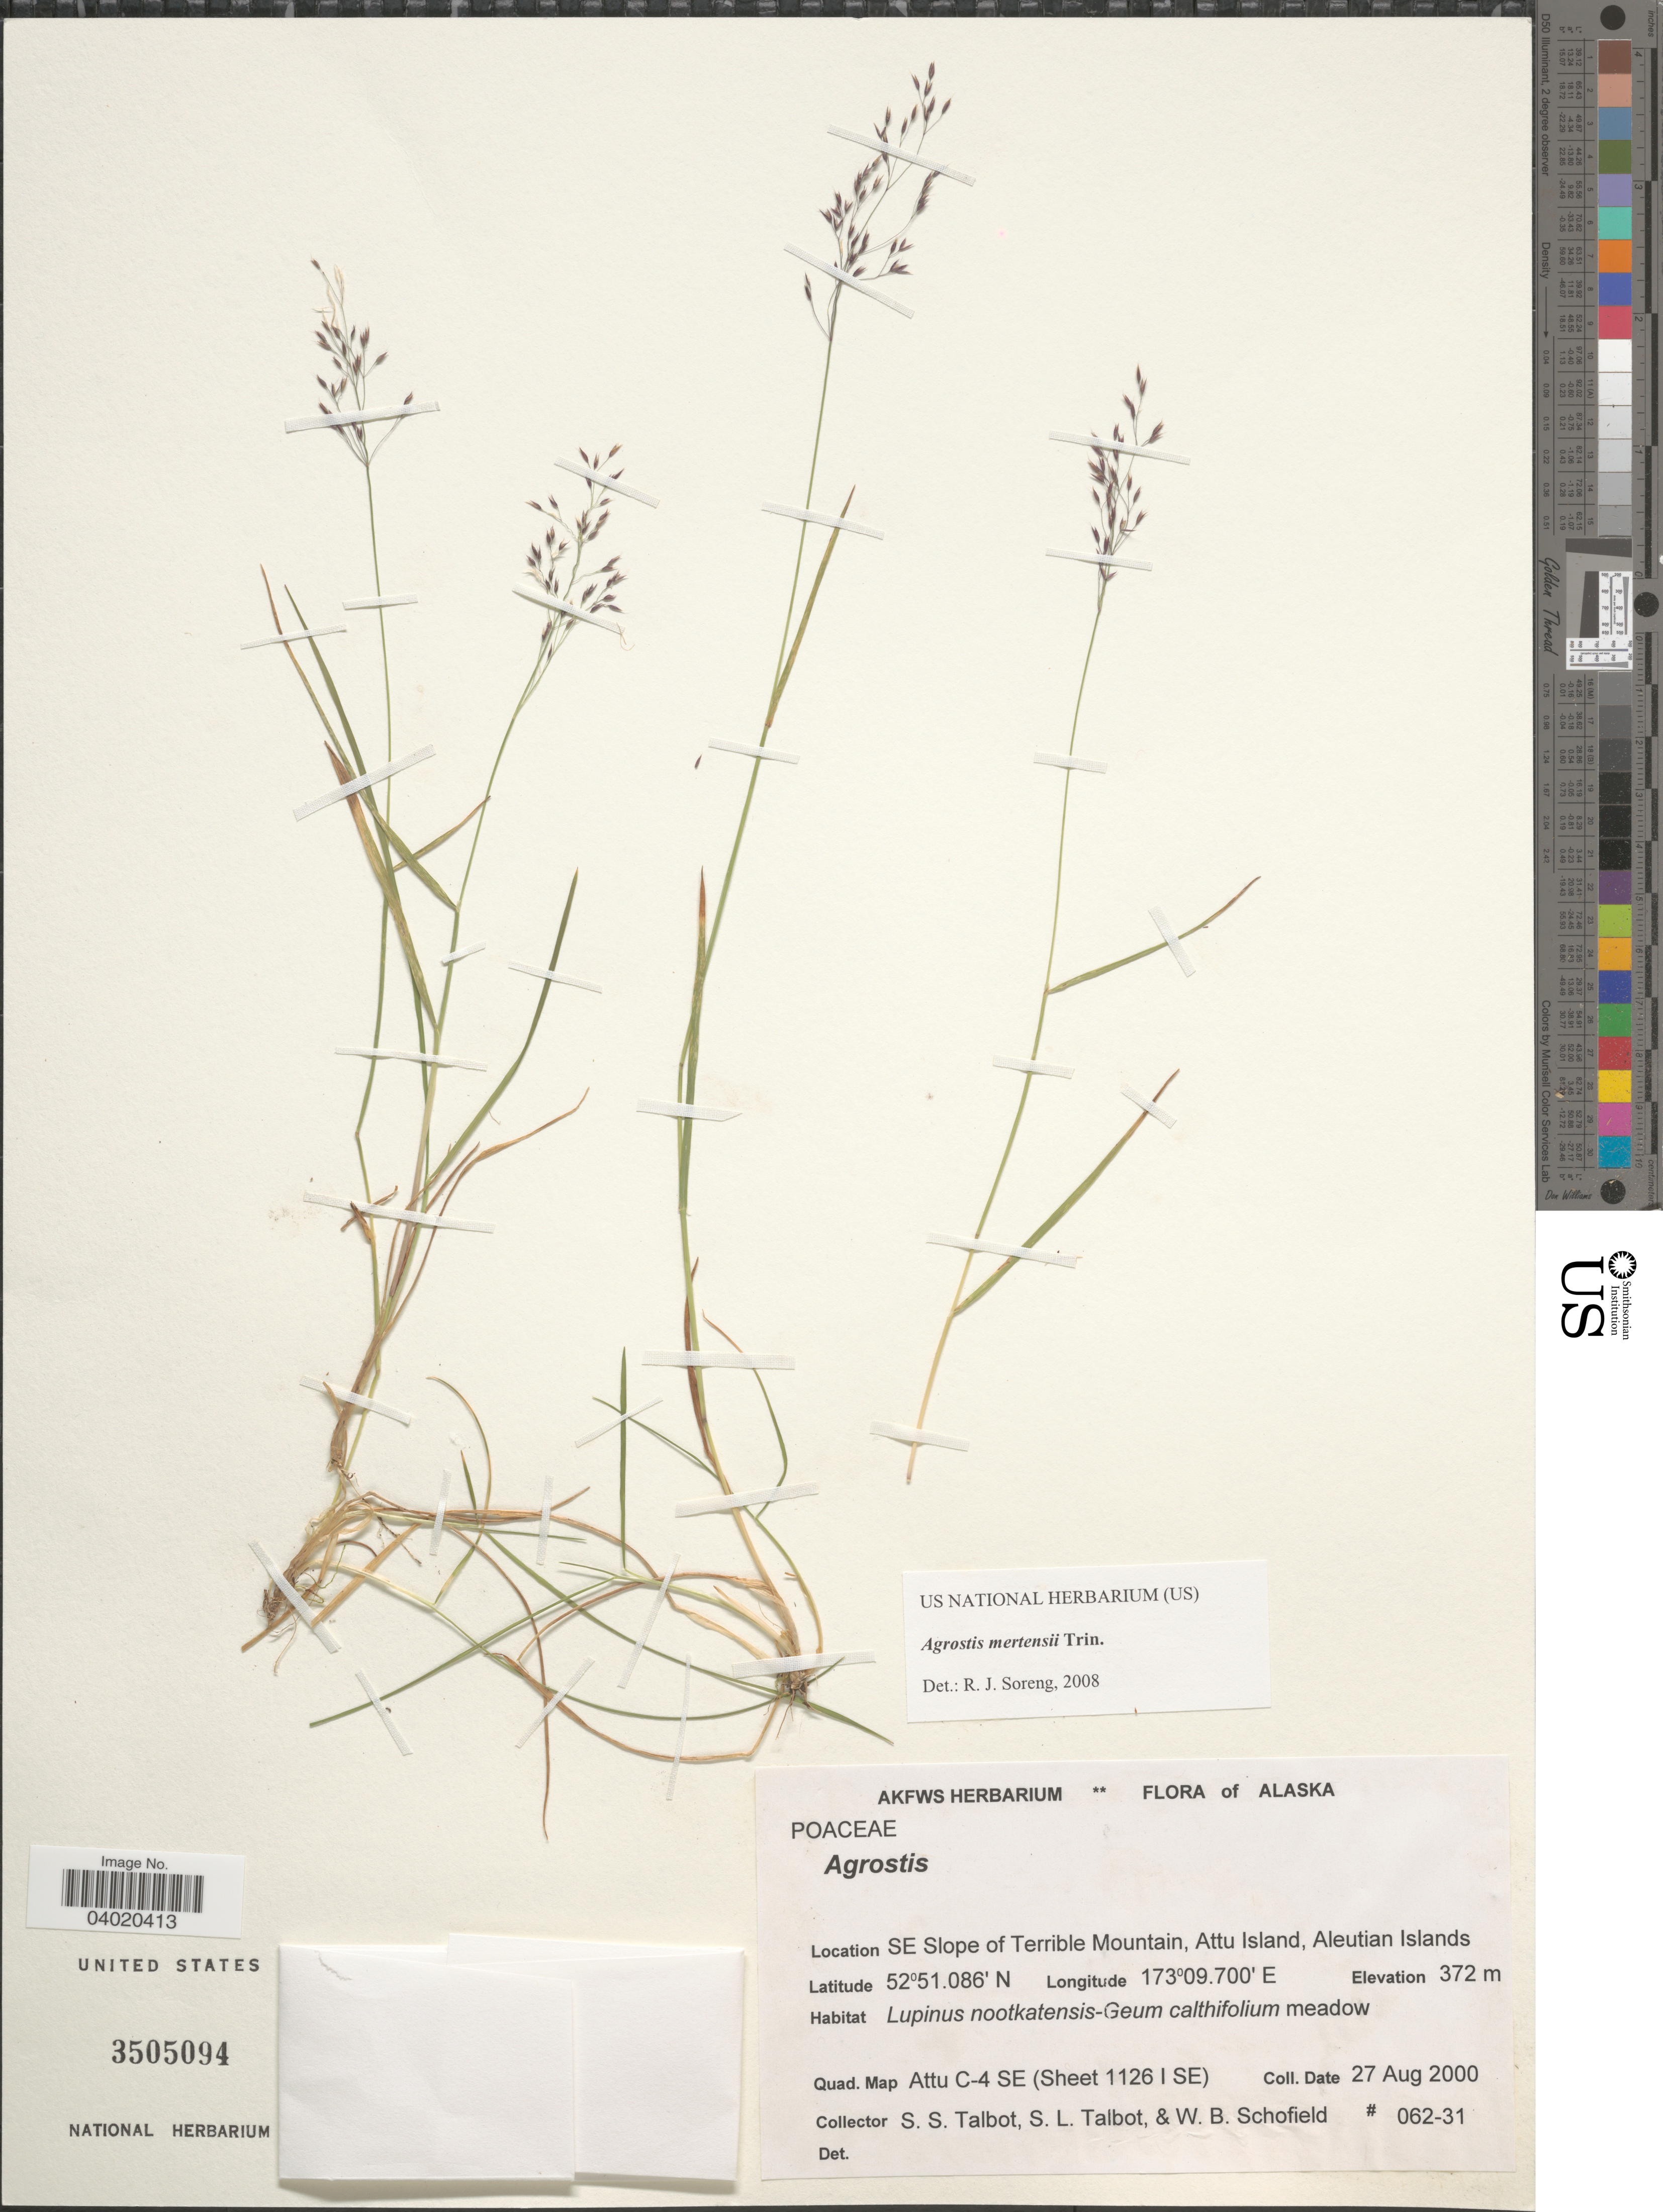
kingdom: Plantae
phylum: Tracheophyta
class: Liliopsida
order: Poales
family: Poaceae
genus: Agrostis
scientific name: Agrostis mertensii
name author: Trin.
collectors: S. S. Talbot, S. Talbot & W. Schofield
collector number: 062-31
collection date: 2000-08-27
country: United States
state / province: Alaska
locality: SE Slope of Terrible Mountain, Attu Island, Aleutian Islands. Quad. Map Attu C-4 SE (Sheet 1126 I NW).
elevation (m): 372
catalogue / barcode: US 3505094